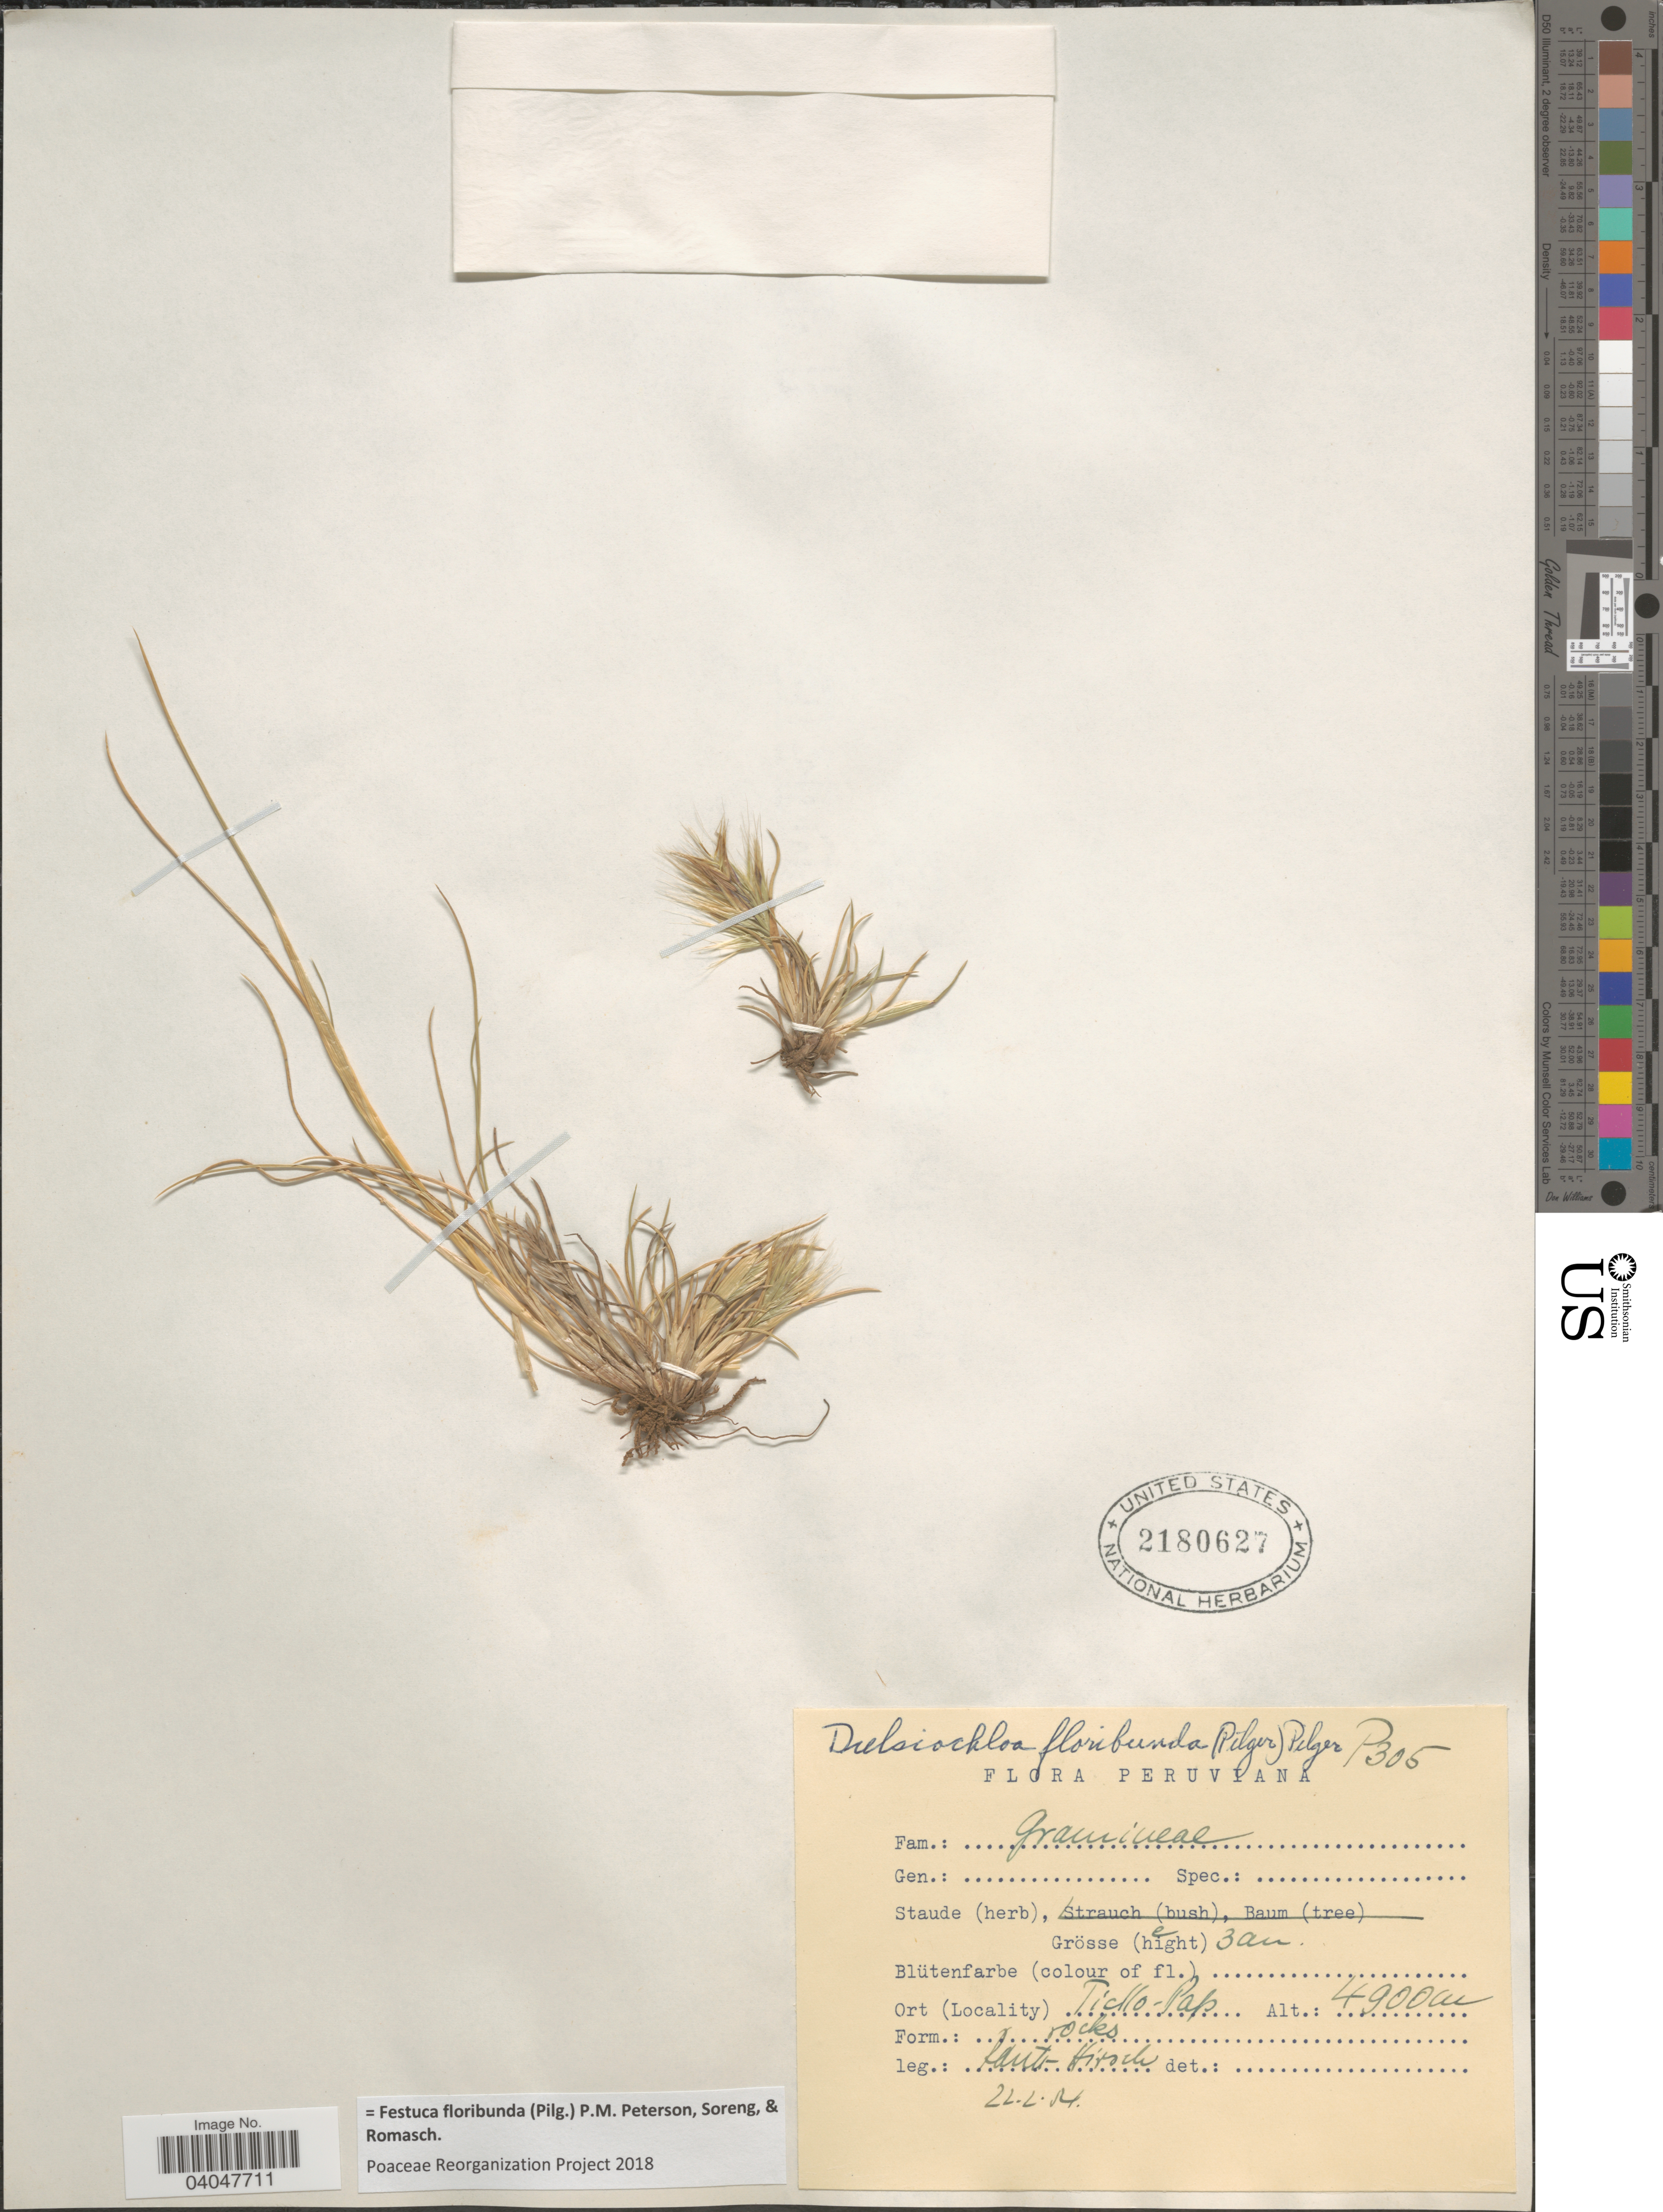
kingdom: Plantae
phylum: Tracheophyta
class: Liliopsida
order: Poales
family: Poaceae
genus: Festuca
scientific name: Festuca floribunda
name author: (Pilg.) P.M. Peterson et al.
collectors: W. Rauh & G. Hirsch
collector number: P305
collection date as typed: Transcribed d/m/y: 22/2/54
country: Peru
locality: Ticllo-Pass.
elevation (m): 4900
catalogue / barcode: US 2180627